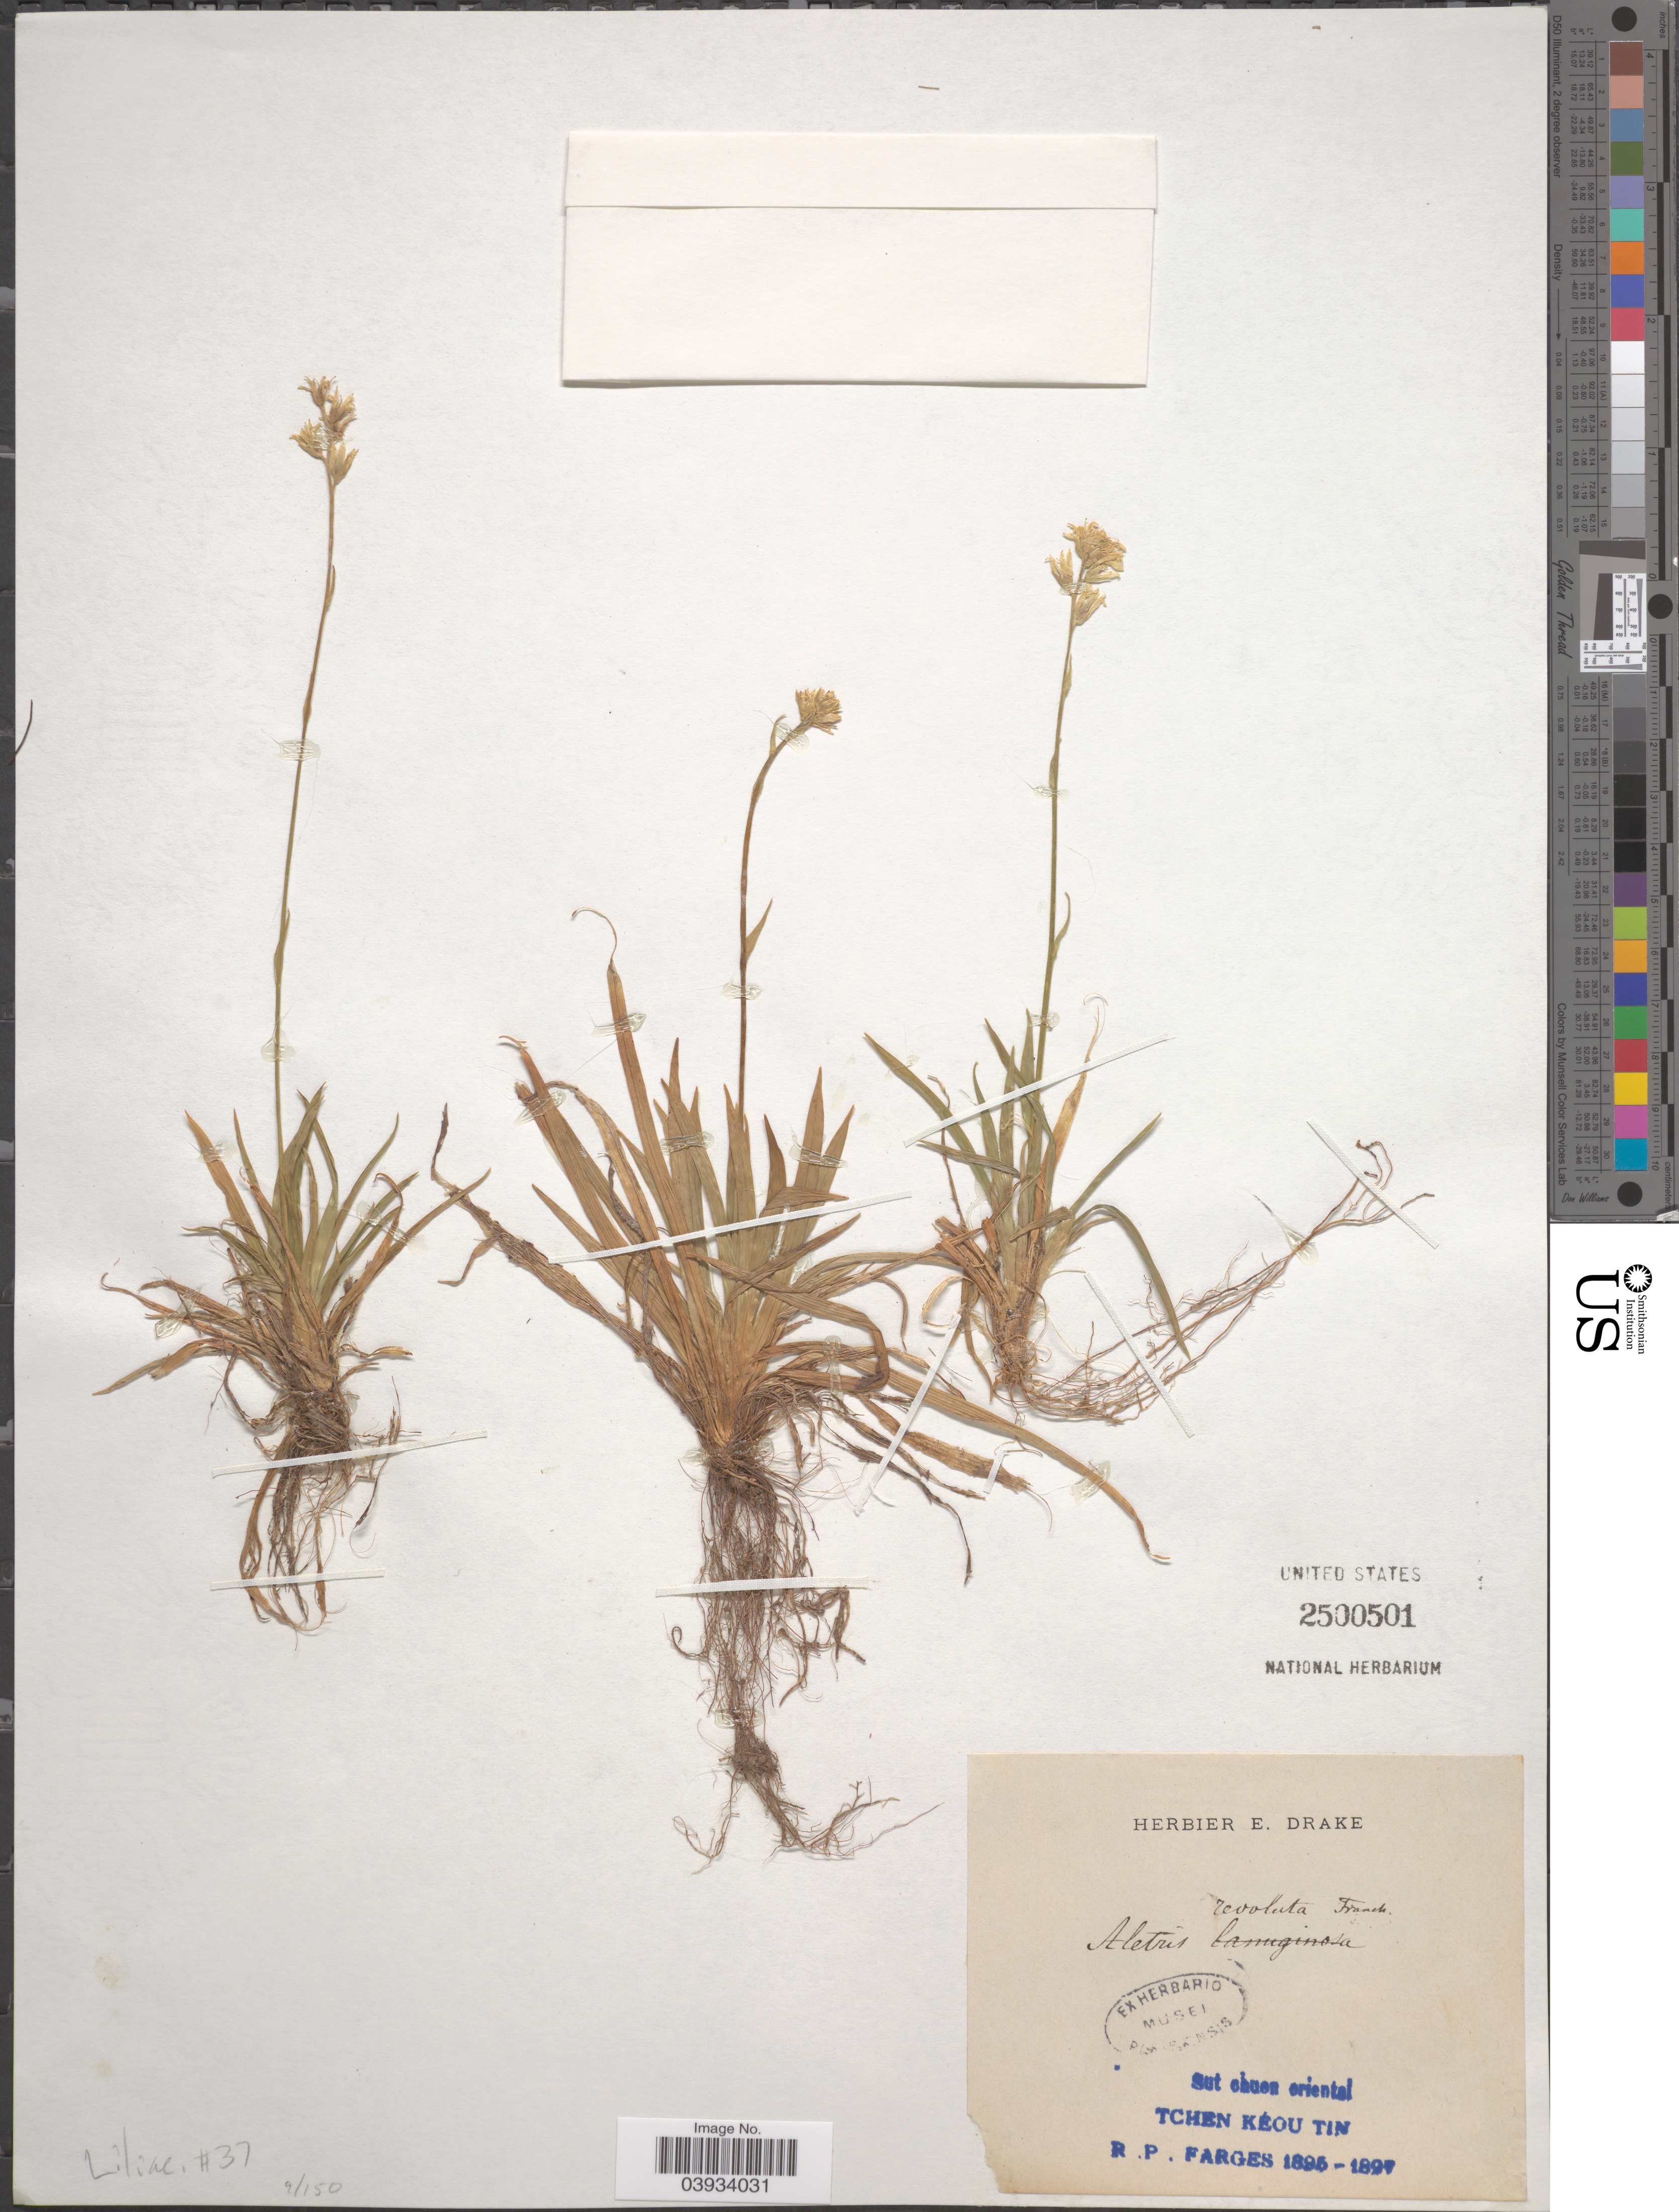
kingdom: Plantae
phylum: Tracheophyta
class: Liliopsida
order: Dioscoreales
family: Nartheciaceae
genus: Aletris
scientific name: Aletris revoluta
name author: Franch.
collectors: R. Farges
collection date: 1895/1897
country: China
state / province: Sichuan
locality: Sut chuen oriental. Tchen Kéou Tin.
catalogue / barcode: US 2500501